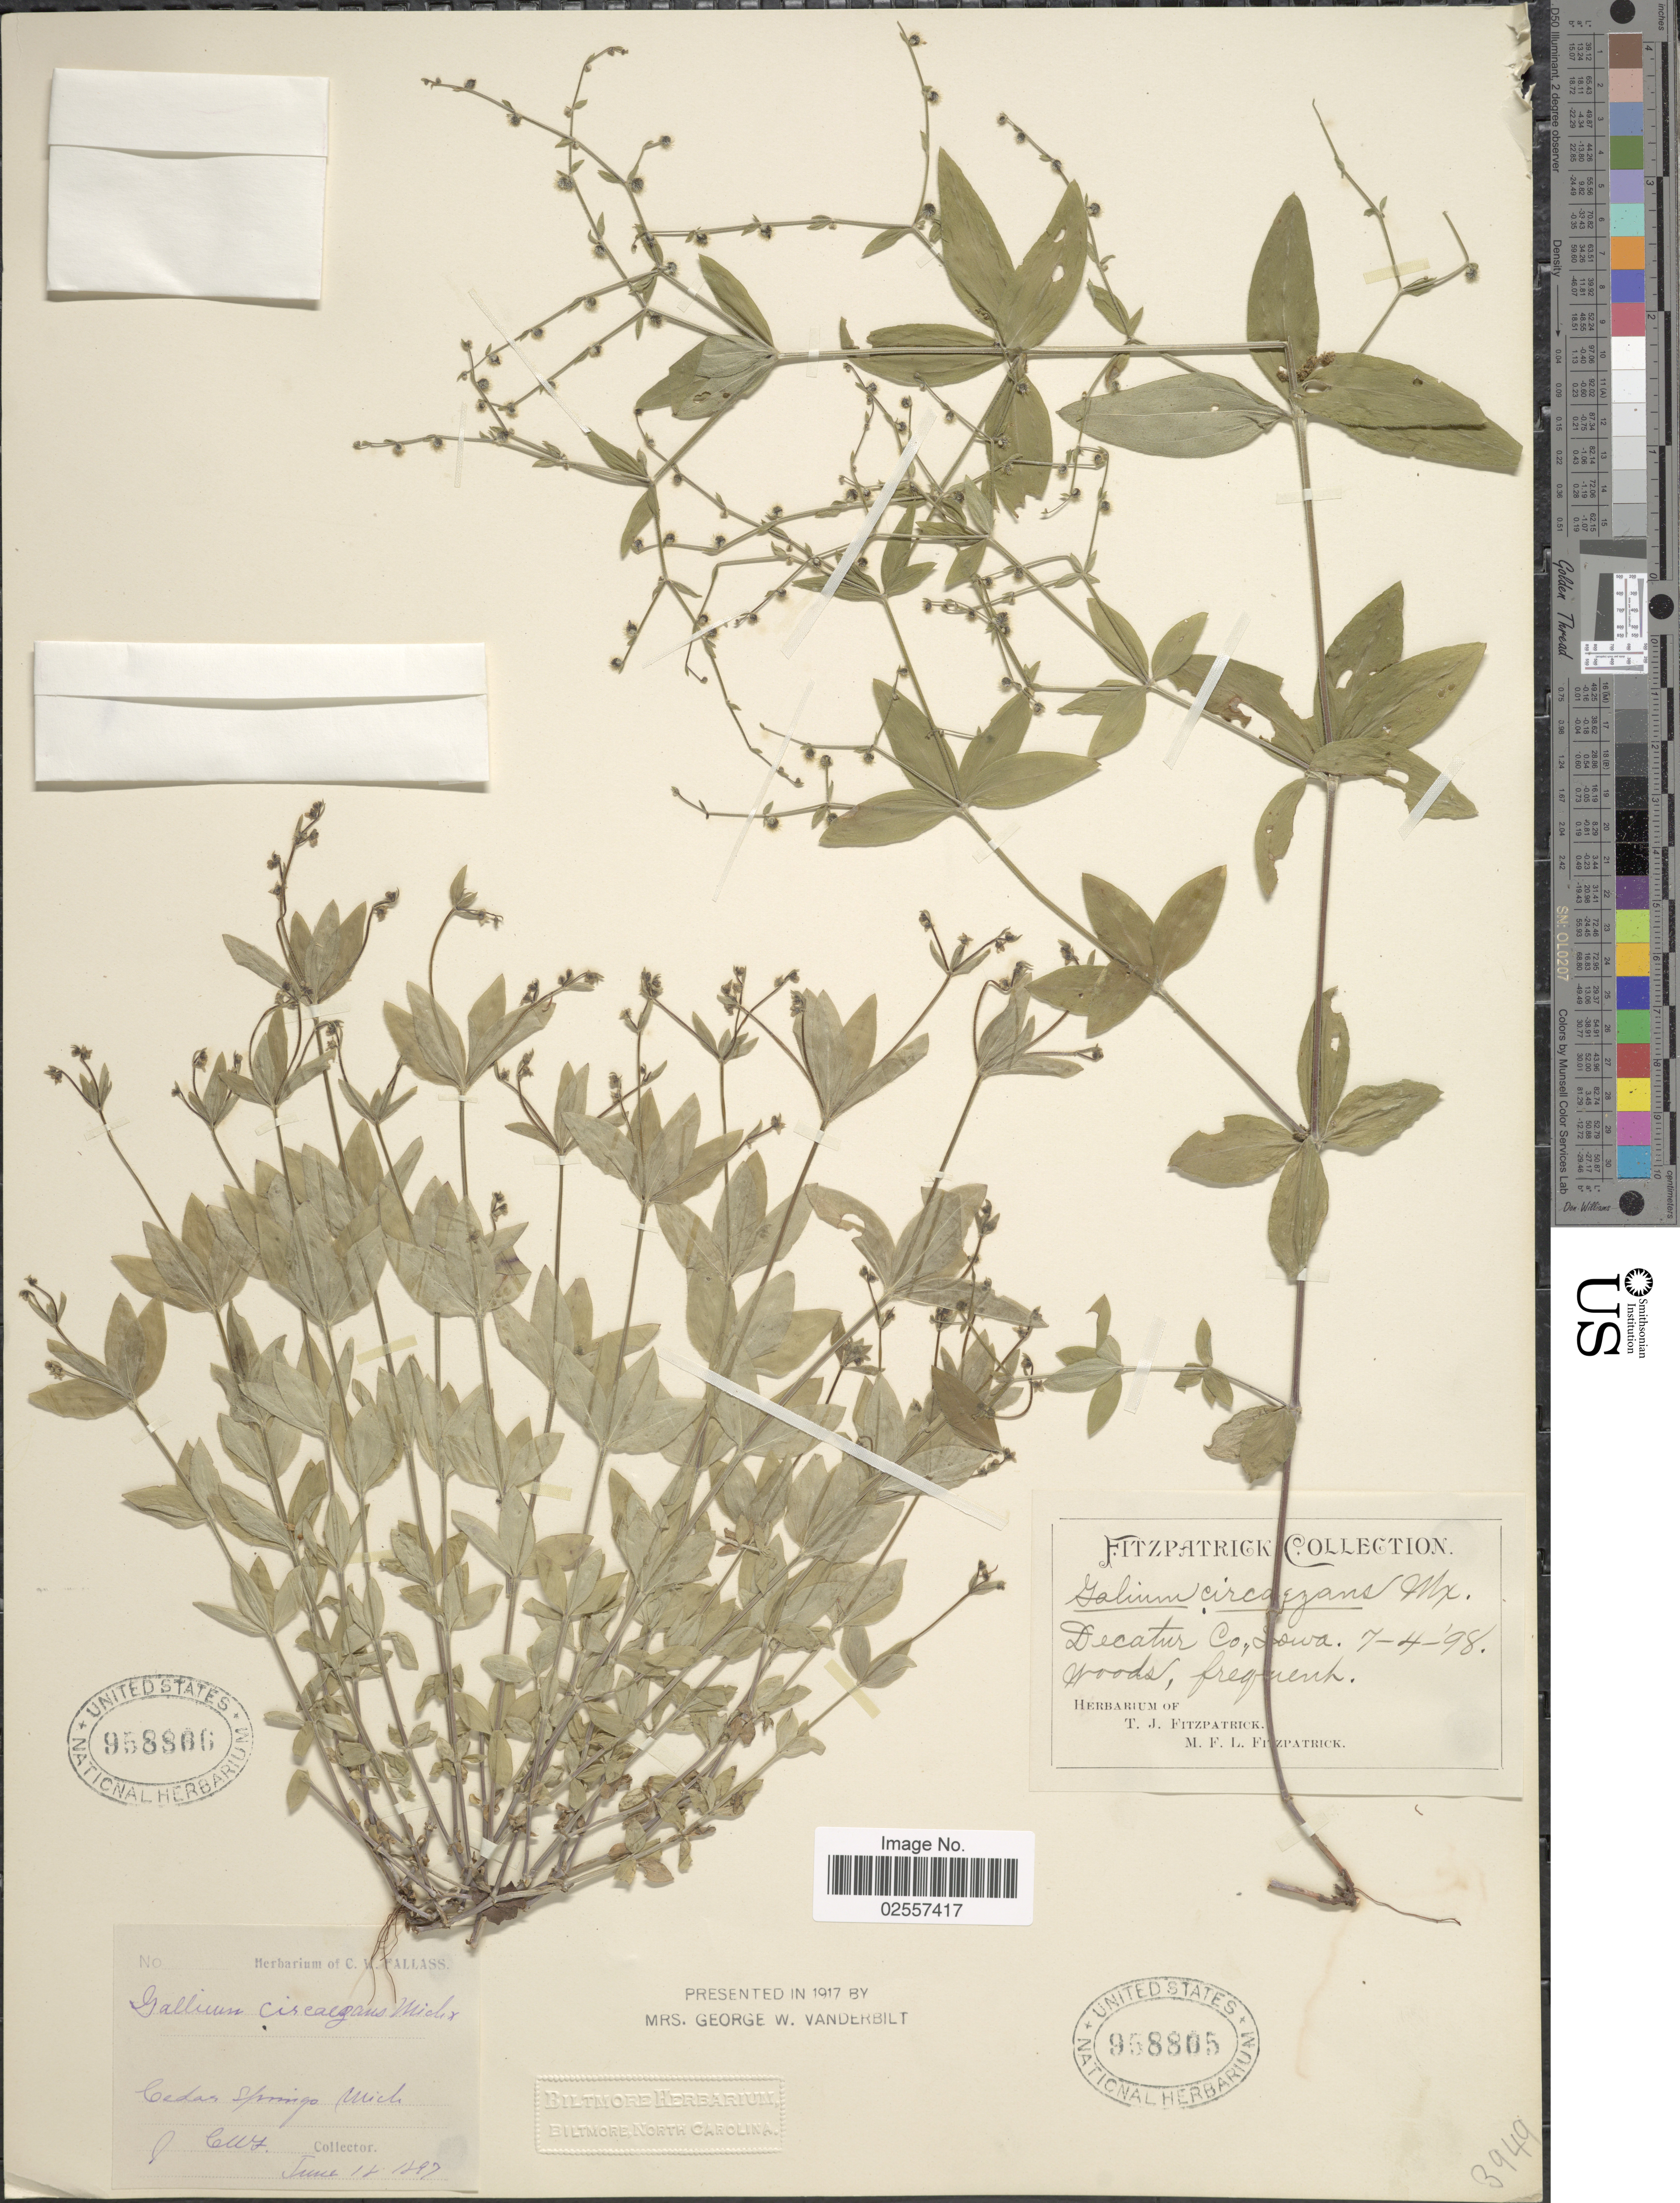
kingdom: Plantae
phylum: Tracheophyta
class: Magnoliopsida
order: Gentianales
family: Rubiaceae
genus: Galium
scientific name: Galium circaezans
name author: Michx.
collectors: C. Fallass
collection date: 1897-06-18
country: United States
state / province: Michigan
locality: Cedar Springs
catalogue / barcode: US 958806-2